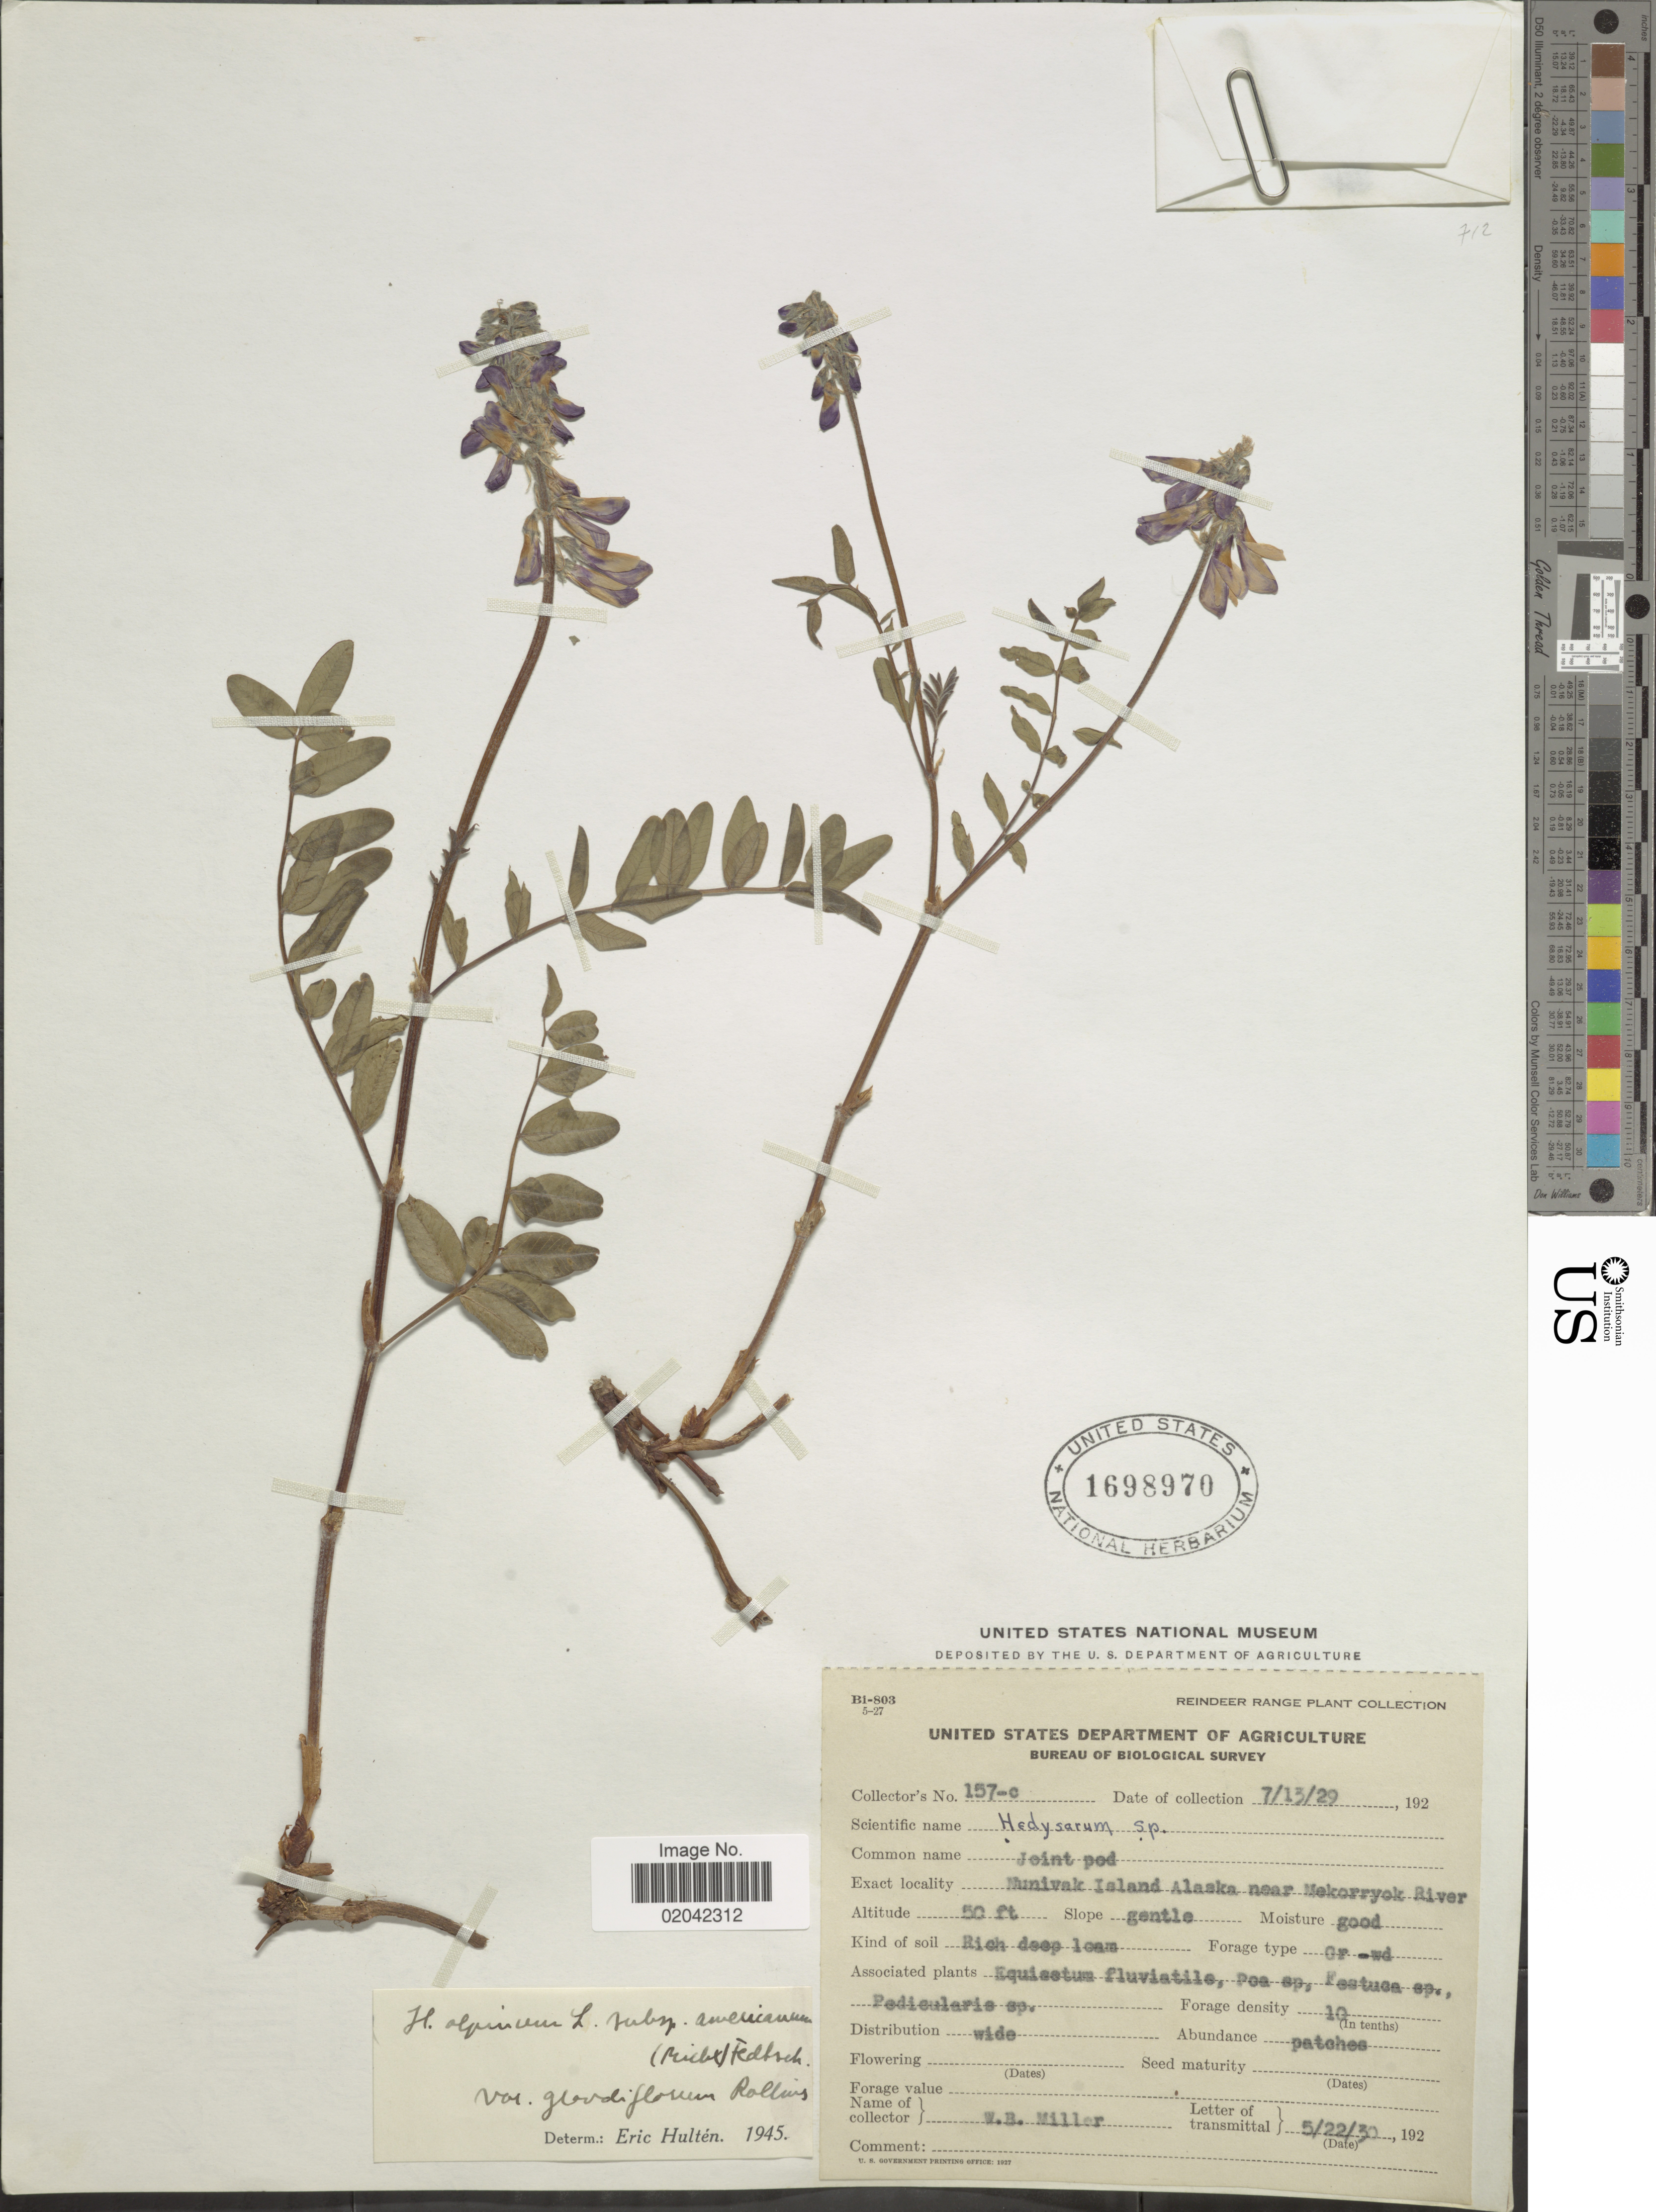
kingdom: Plantae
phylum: Tracheophyta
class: Magnoliopsida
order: Fabales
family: Fabaceae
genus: Hedysarum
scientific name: Hedysarum alpinum var. americanum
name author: Michx. ex Pursh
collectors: W. Miller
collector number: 157-c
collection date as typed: Transcribed d/m/y: 13/7/29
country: United States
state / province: Alaska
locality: Nunivak Island, Alaska near Mekorryok River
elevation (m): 15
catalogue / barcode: US 1698970